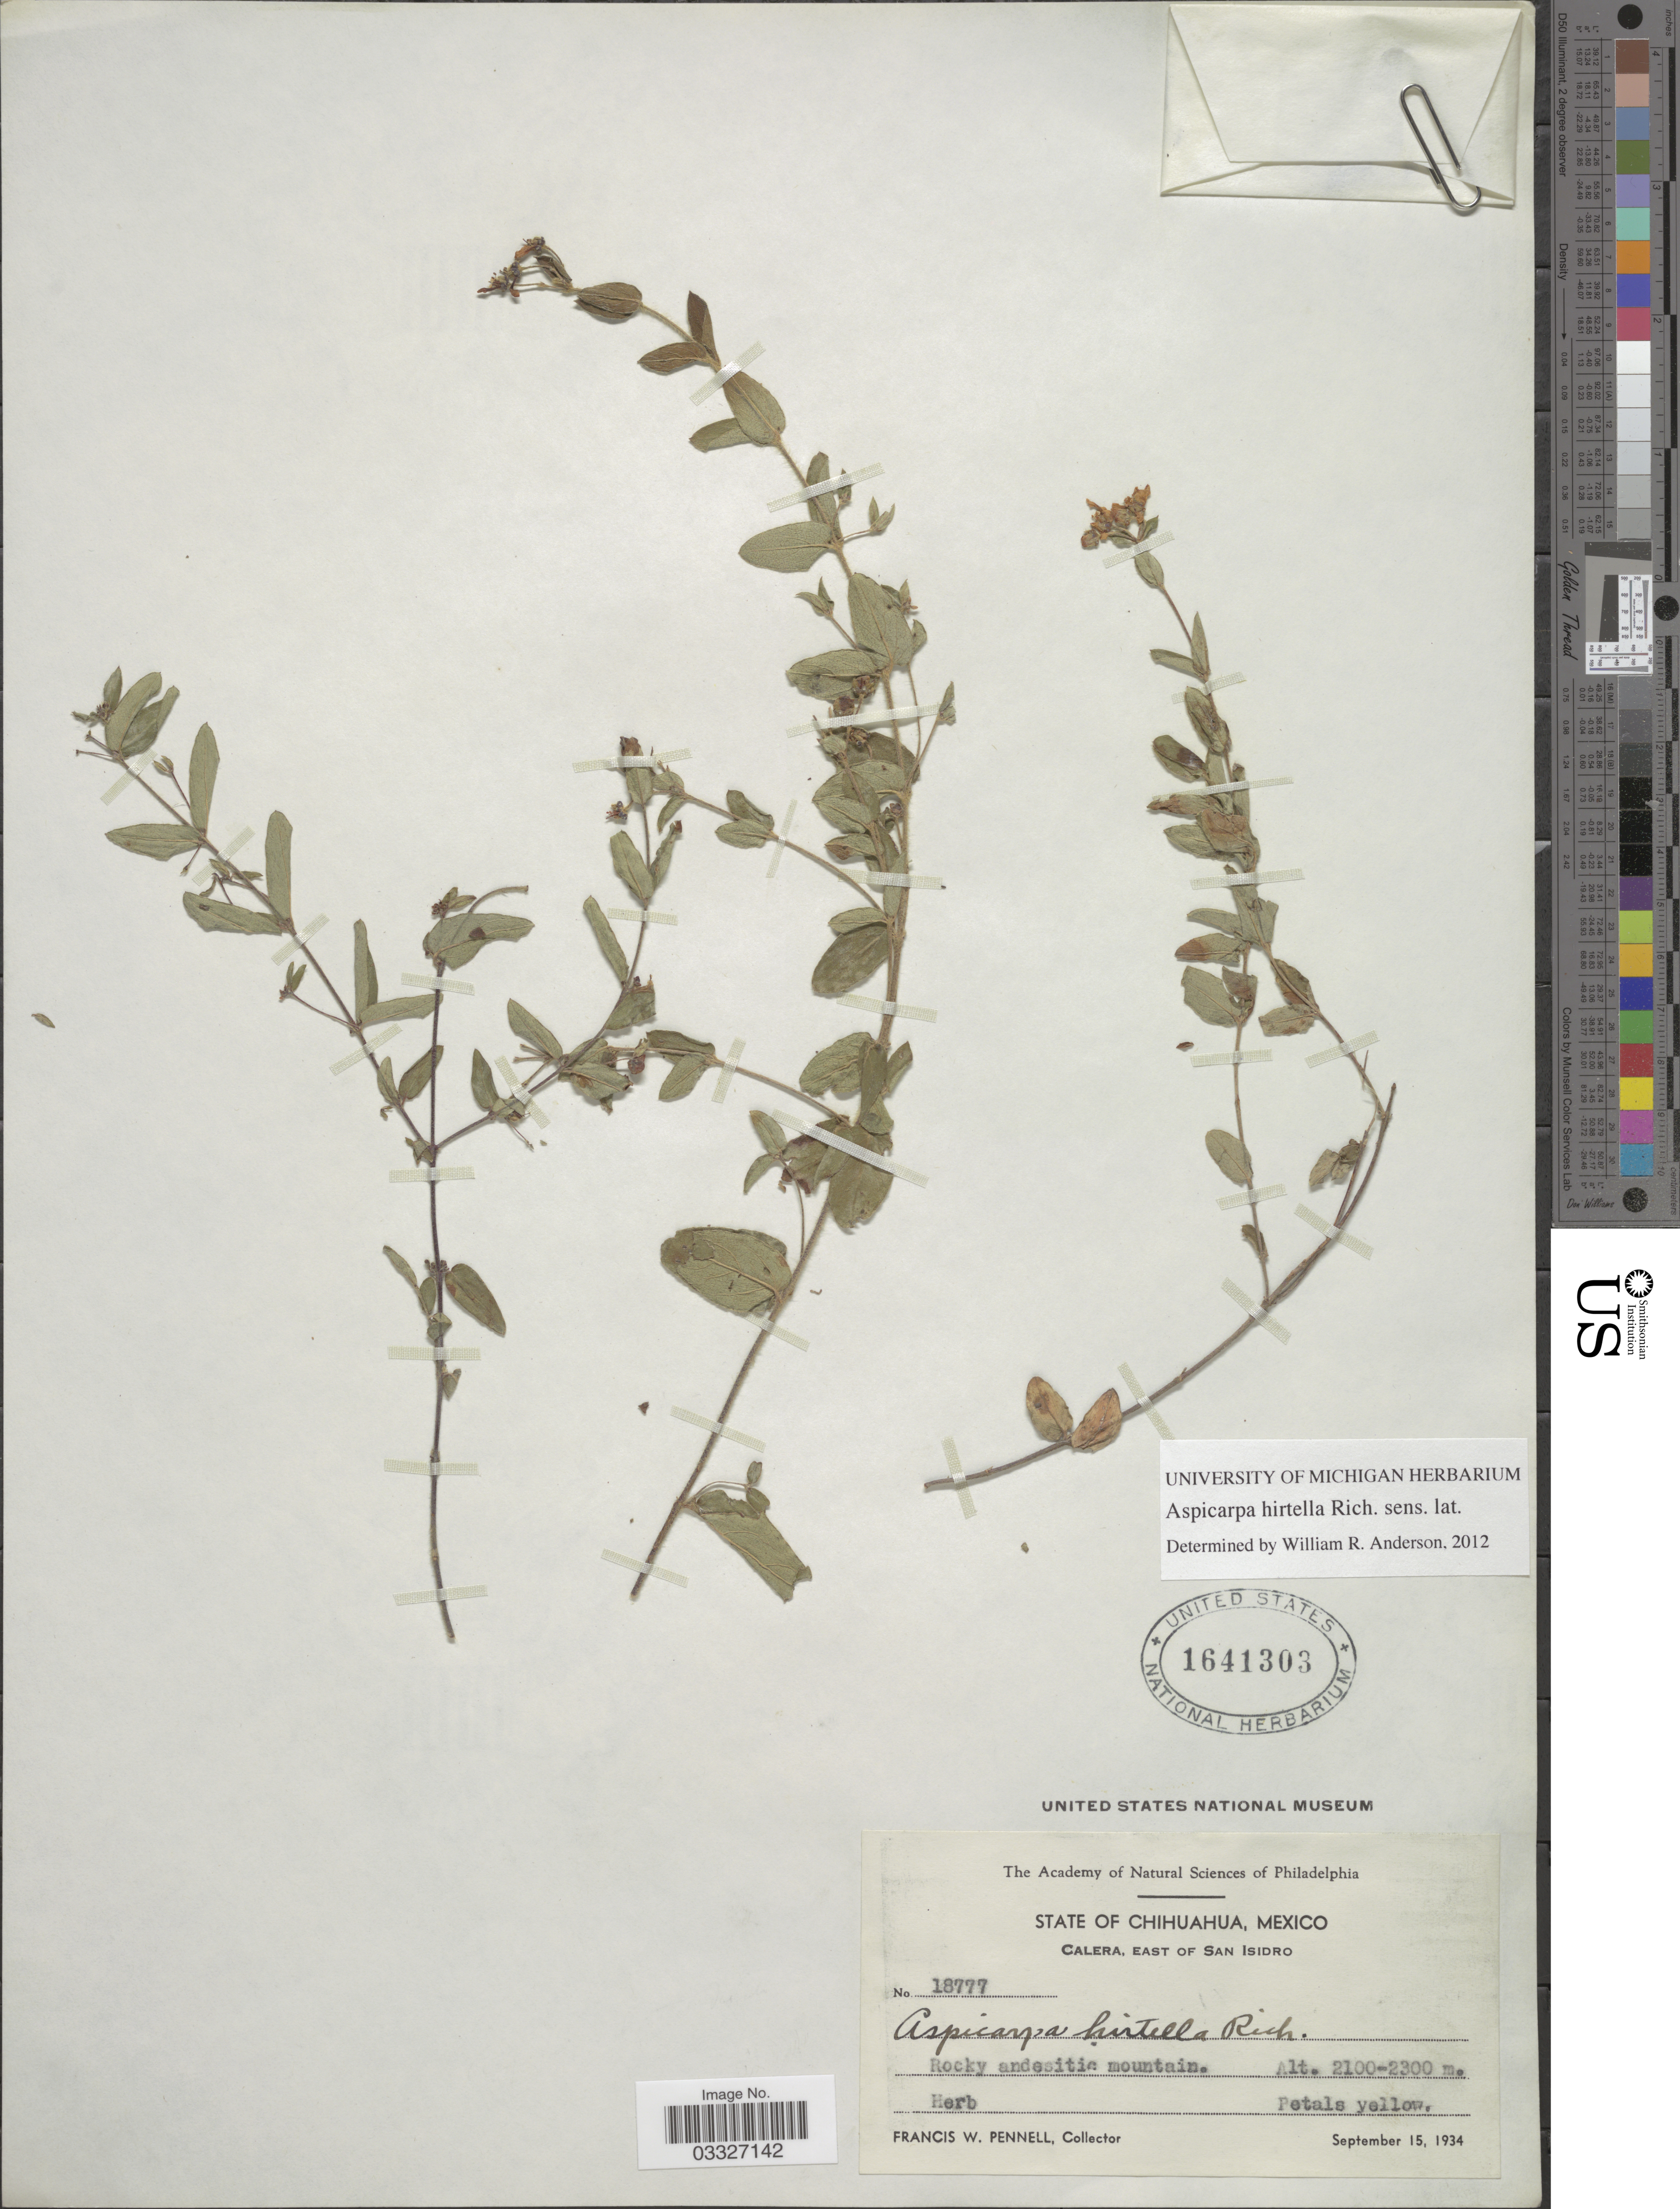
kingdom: Plantae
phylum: Tracheophyta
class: Magnoliopsida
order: Malpighiales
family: Malpighiaceae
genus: Aspicarpa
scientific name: Aspicarpa hirtella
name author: Rich.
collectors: F. W. Pennell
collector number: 18777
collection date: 1934-09-15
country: Mexico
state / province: Chihuahua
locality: Calera, east of San Isidro.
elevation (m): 2100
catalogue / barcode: US 1641303